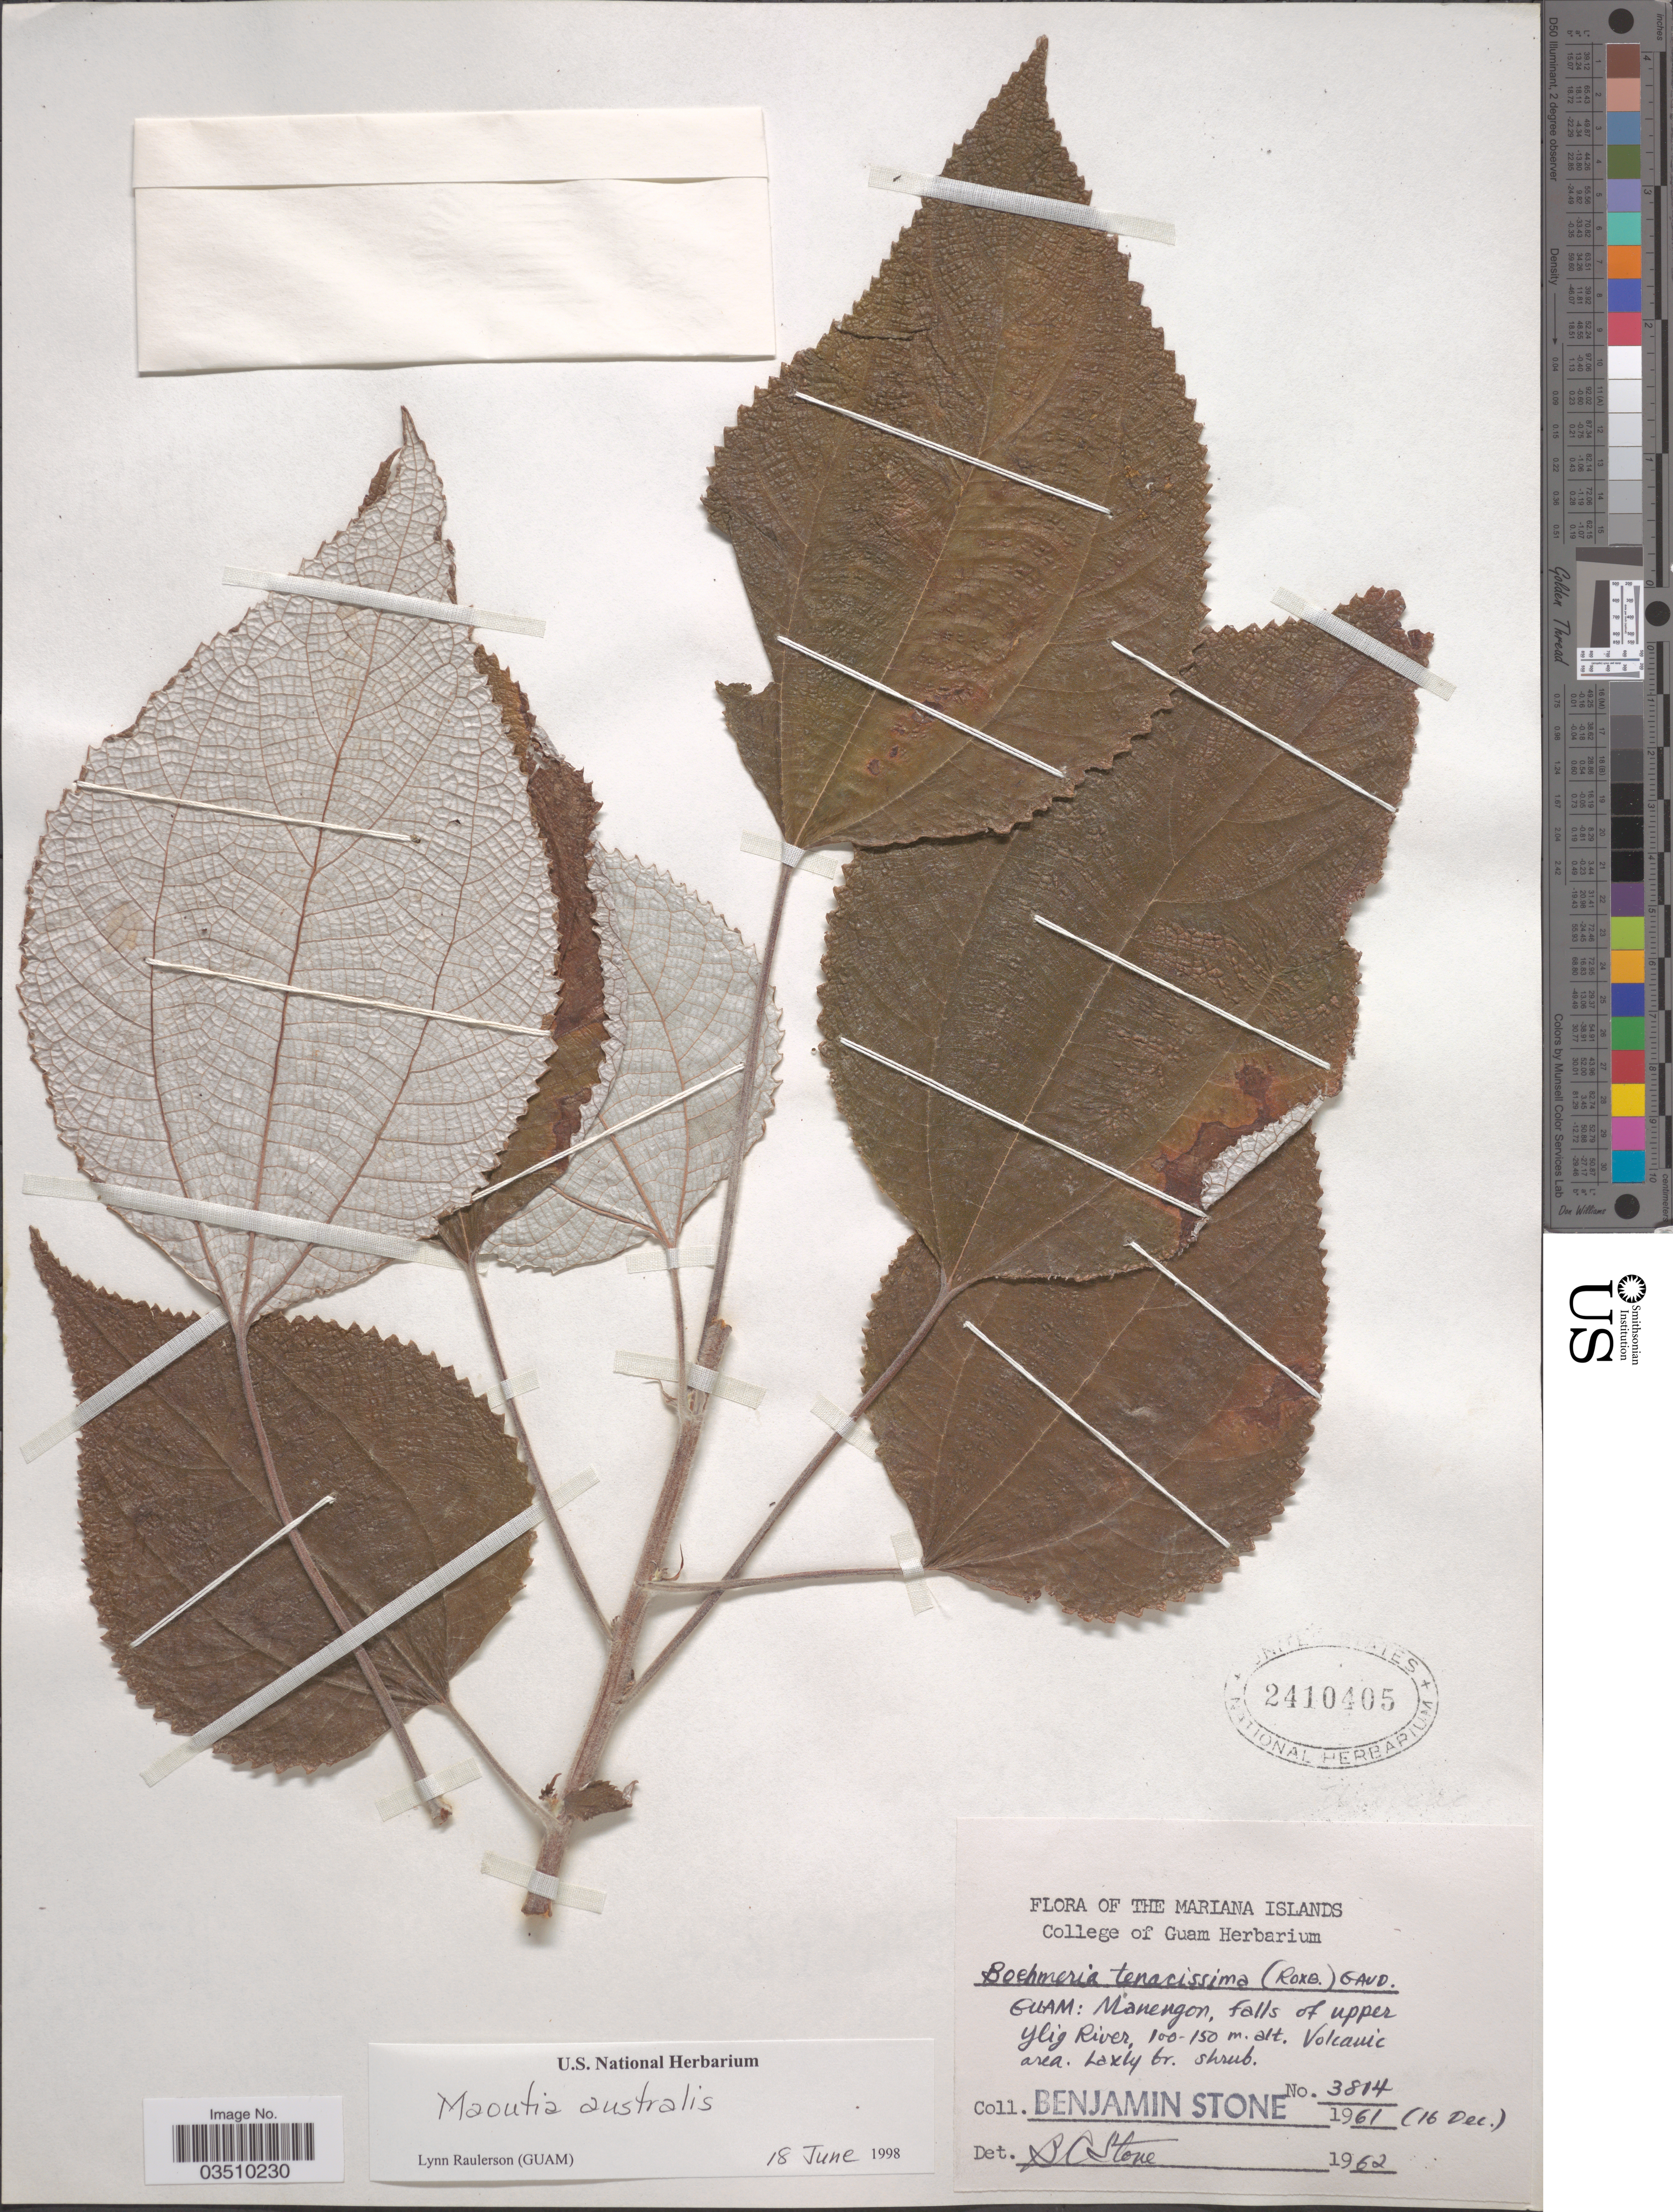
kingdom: Plantae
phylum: Tracheophyta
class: Magnoliopsida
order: Rosales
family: Urticaceae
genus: Maoutia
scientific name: Maoutia australis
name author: Wedd.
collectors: B. C. Stone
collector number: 3814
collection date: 1961-12-16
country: Guam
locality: The Mariana Islands. Manengon, falls of upper Ylig River. Volcanic area.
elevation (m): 100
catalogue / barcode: US 2410405